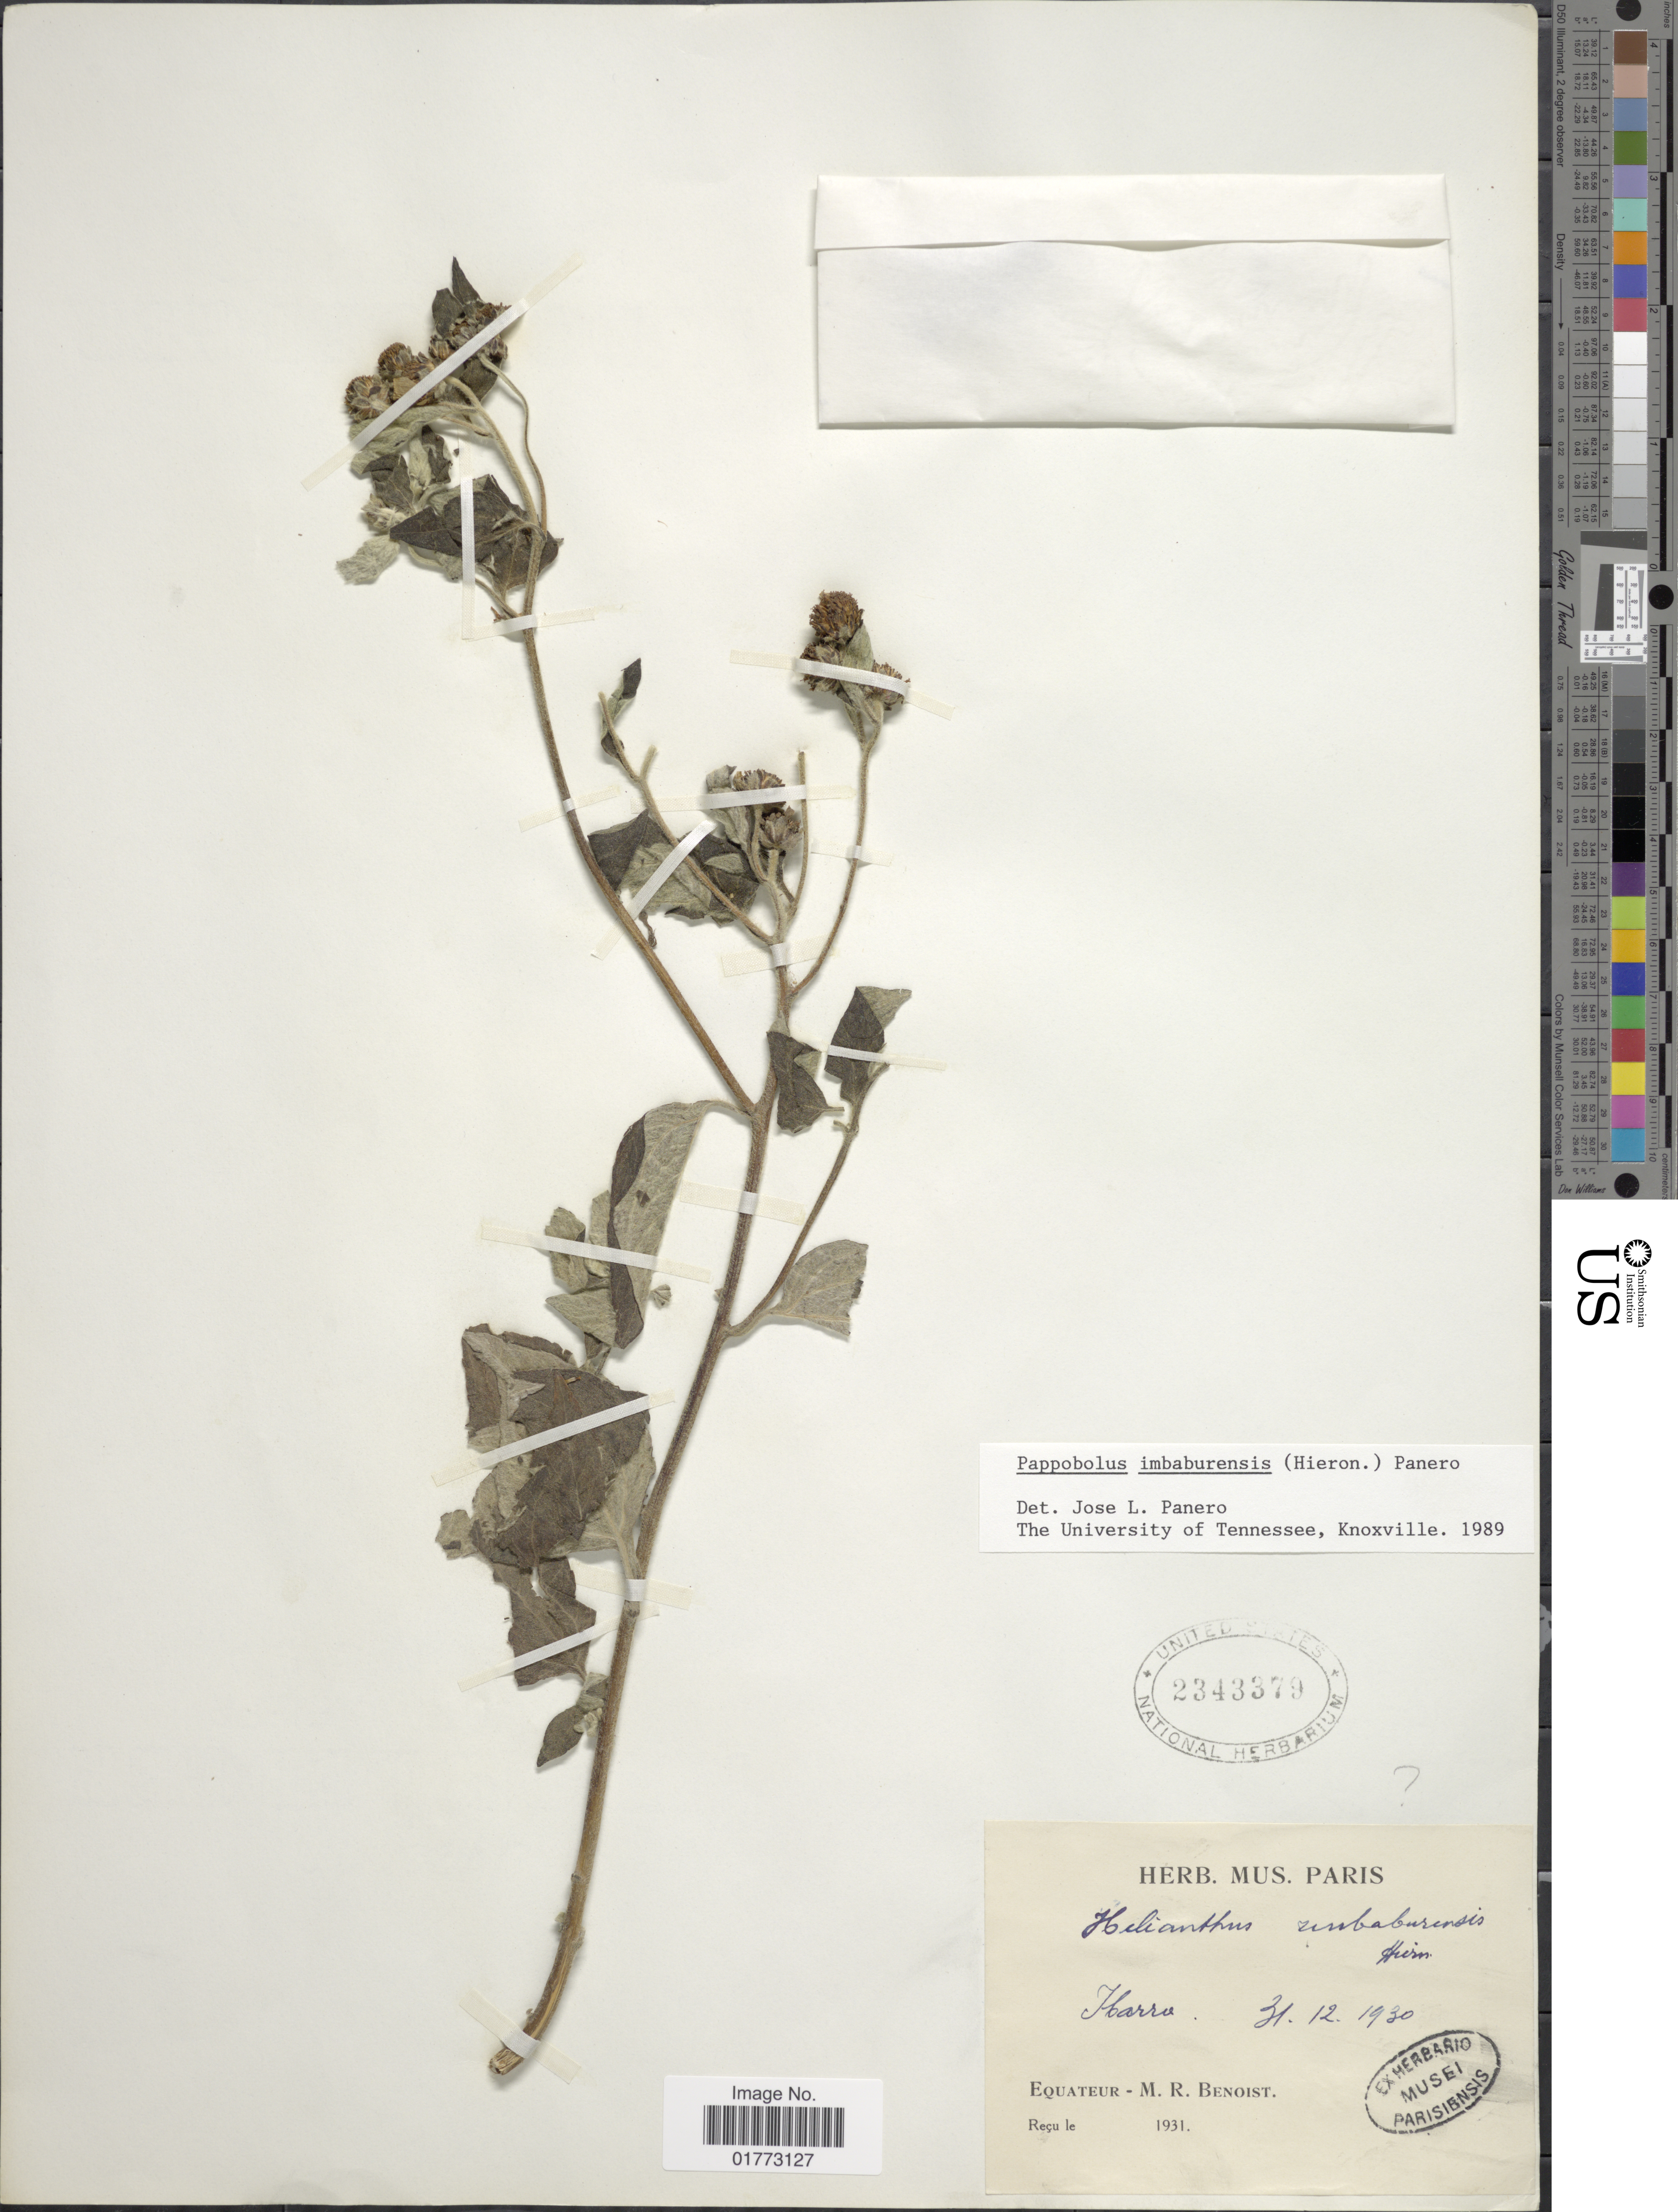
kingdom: Plantae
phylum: Tracheophyta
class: Magnoliopsida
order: Asterales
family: Asteraceae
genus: Pappobolus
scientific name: Pappobolus imbaburensis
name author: (Hieron.) Panero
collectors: R. Benoist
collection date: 1930-12-31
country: Ecuador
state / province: Imbabura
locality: Ibarra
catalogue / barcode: US 2343379